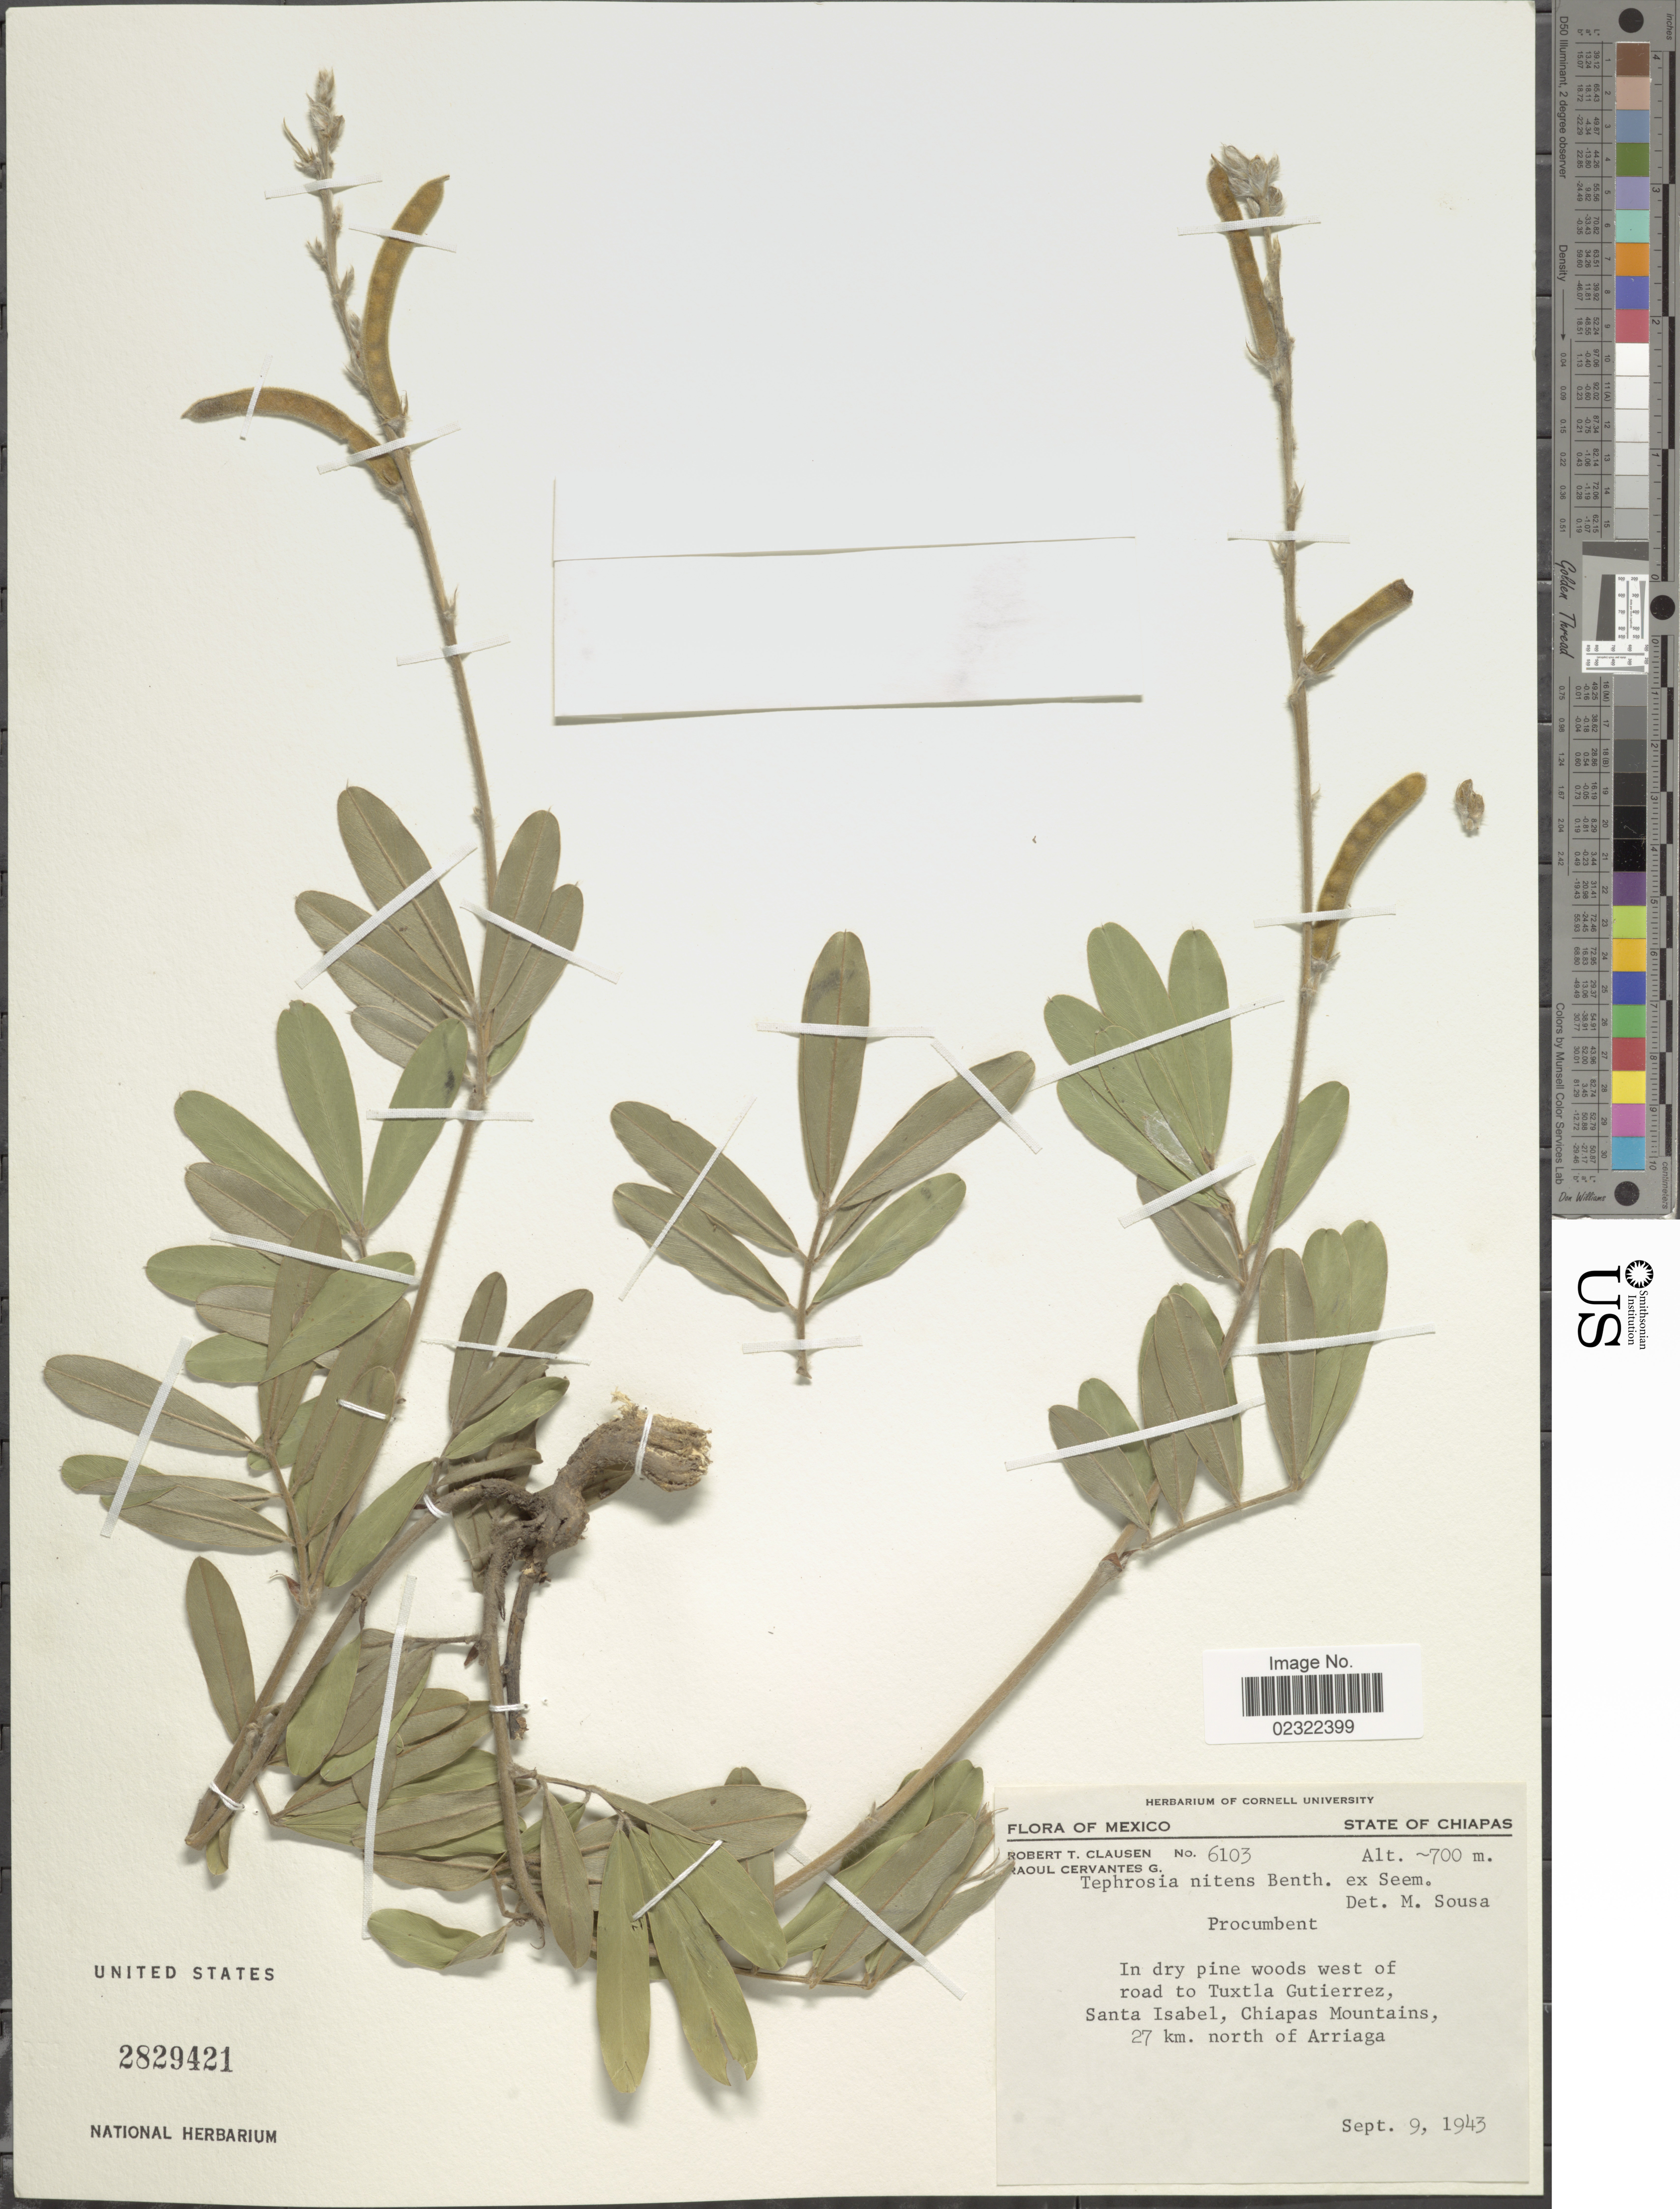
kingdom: Plantae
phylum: Tracheophyta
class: Magnoliopsida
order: Fabales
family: Fabaceae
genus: Tephrosia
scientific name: Tephrosia nitens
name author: Benth.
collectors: R. T. Clausen & R. Cervantes G.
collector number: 6103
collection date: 1943-09-09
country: Mexico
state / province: Chiapas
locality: State of Chiapas, In dry pine woods west of road to Tuxtla Gutierrez, Santa Isabel, Chiapas Mountains, 27 km. north of Arraga.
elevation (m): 700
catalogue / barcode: US 2829421